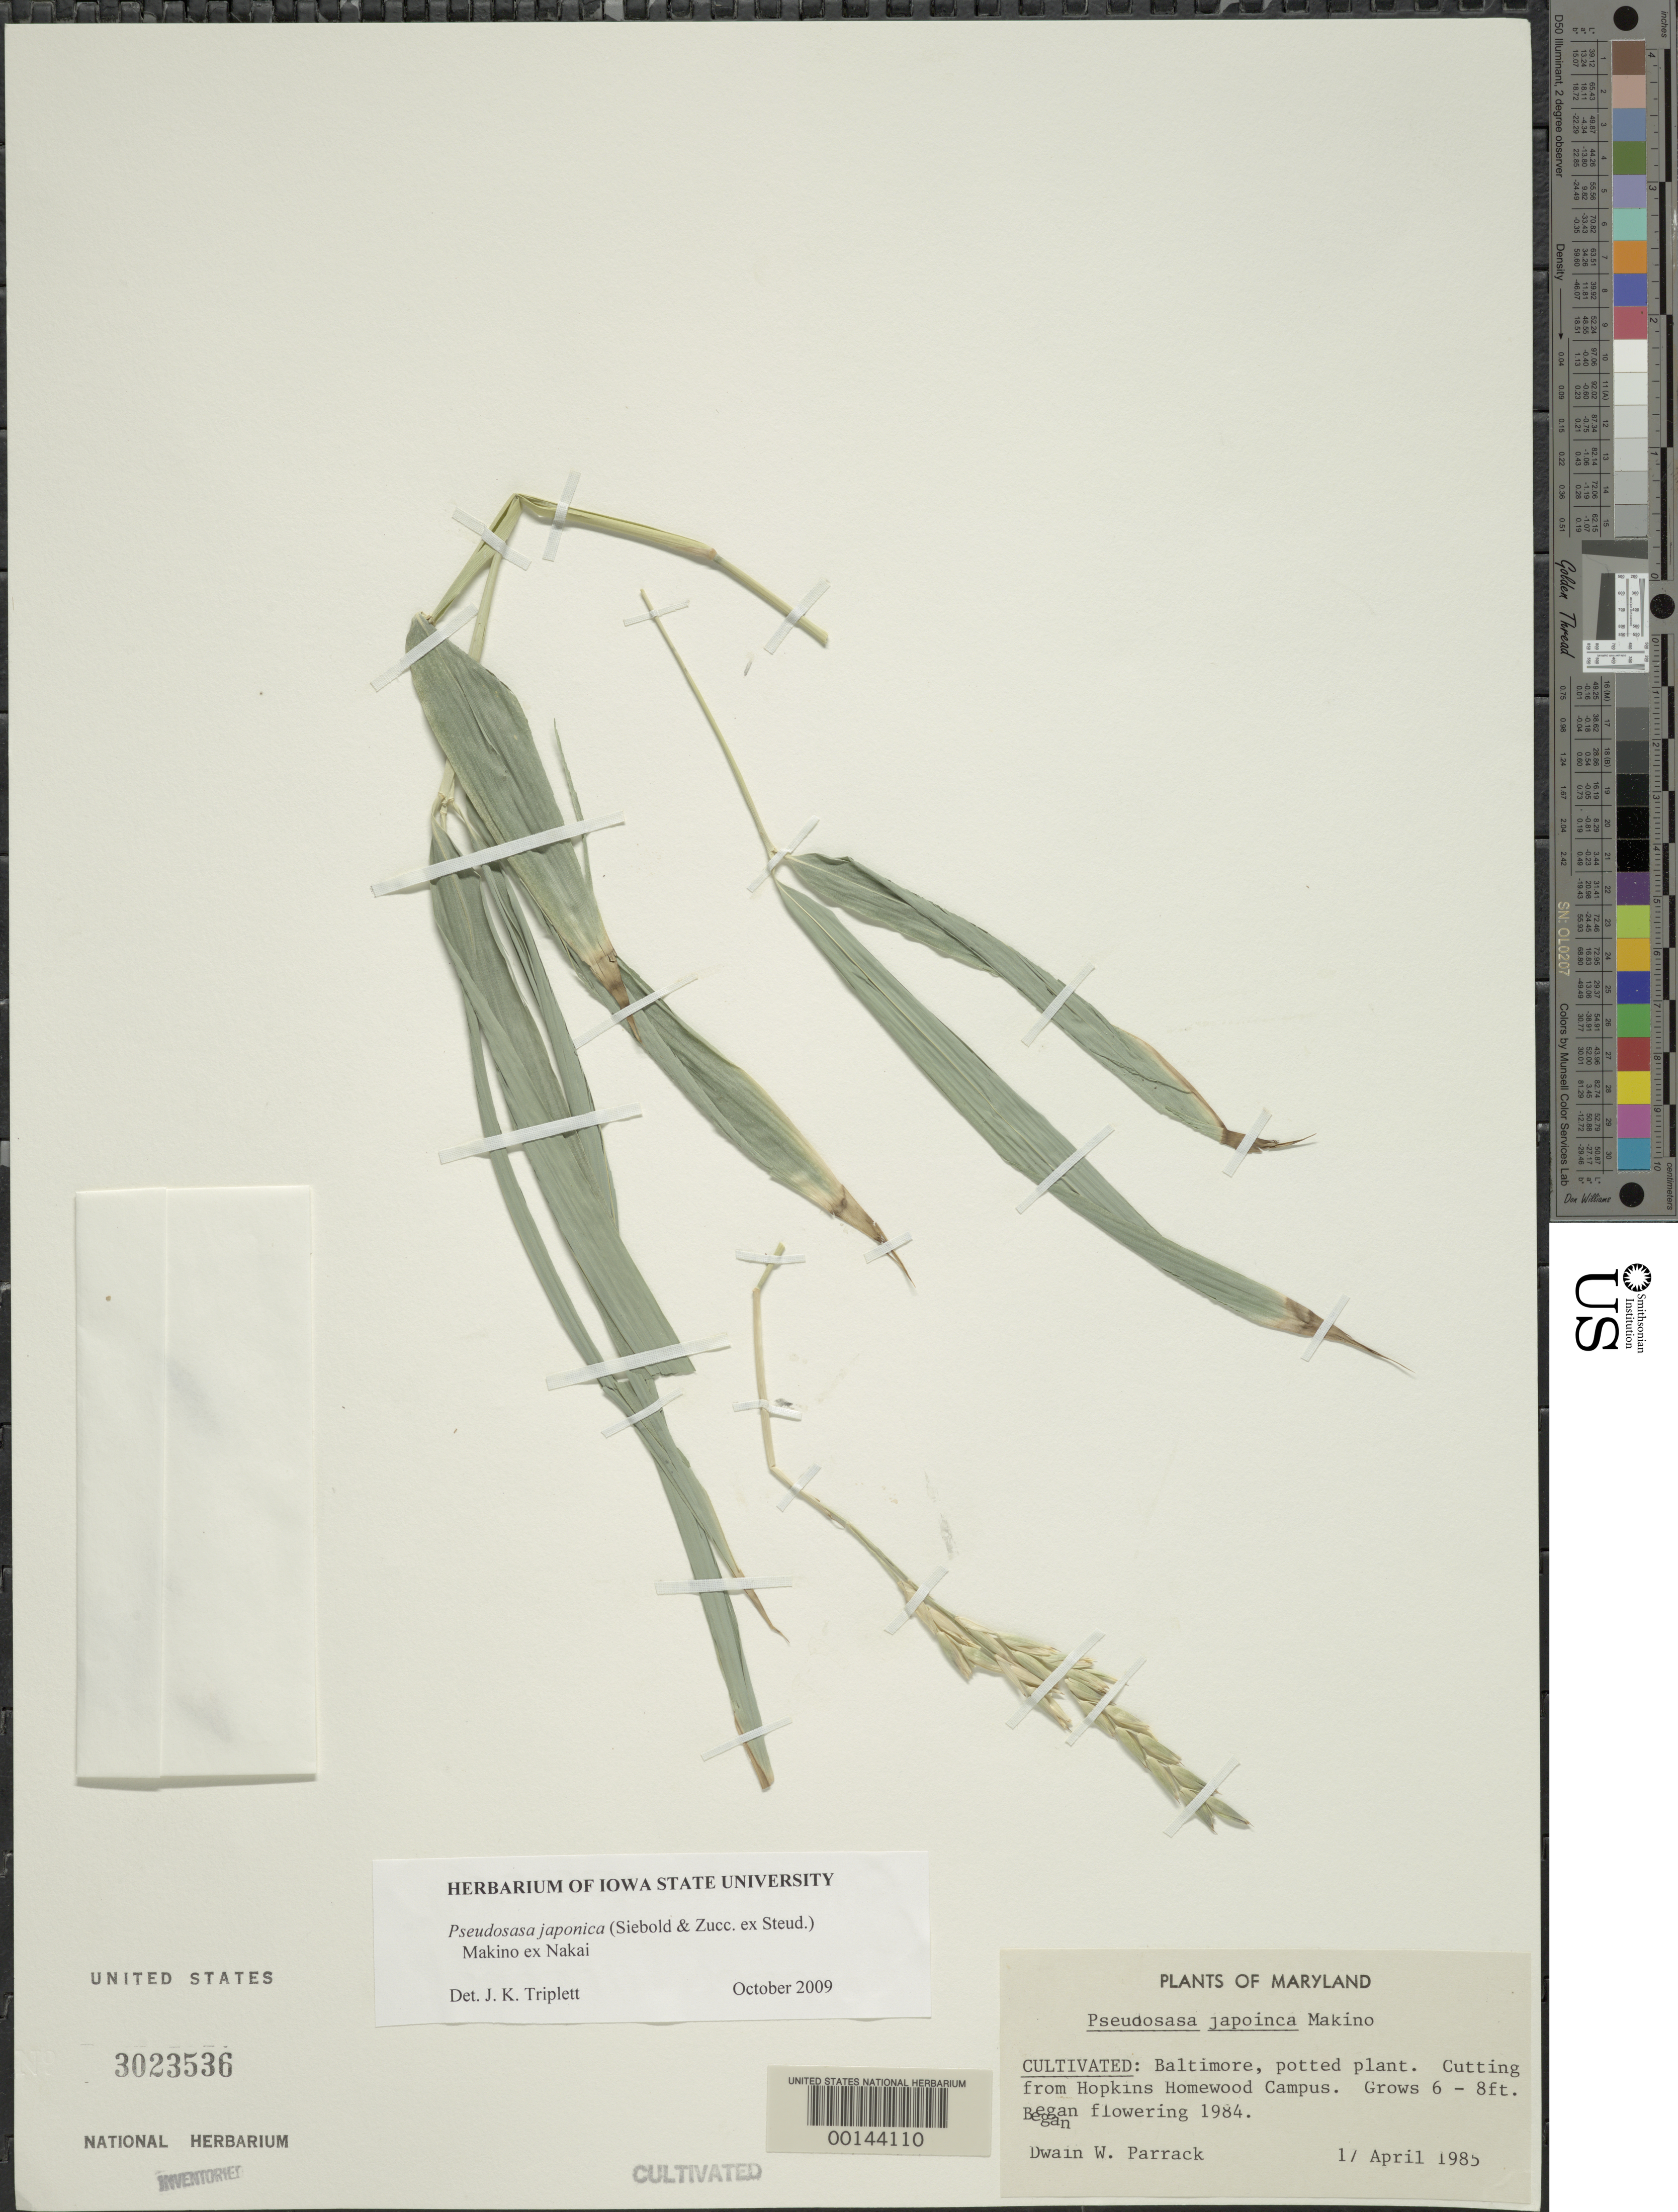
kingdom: Plantae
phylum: Tracheophyta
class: Liliopsida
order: Poales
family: Poaceae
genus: Pseudosasa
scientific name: Pseudosasa japonica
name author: (Siebold & Zucc. ex Steud.) Makino ex Nakai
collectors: D. Parrack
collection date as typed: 01 Apr 1985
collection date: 1985-04-01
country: United States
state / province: Maryland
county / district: City of Baltimore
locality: Baltimore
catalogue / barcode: US 3023536